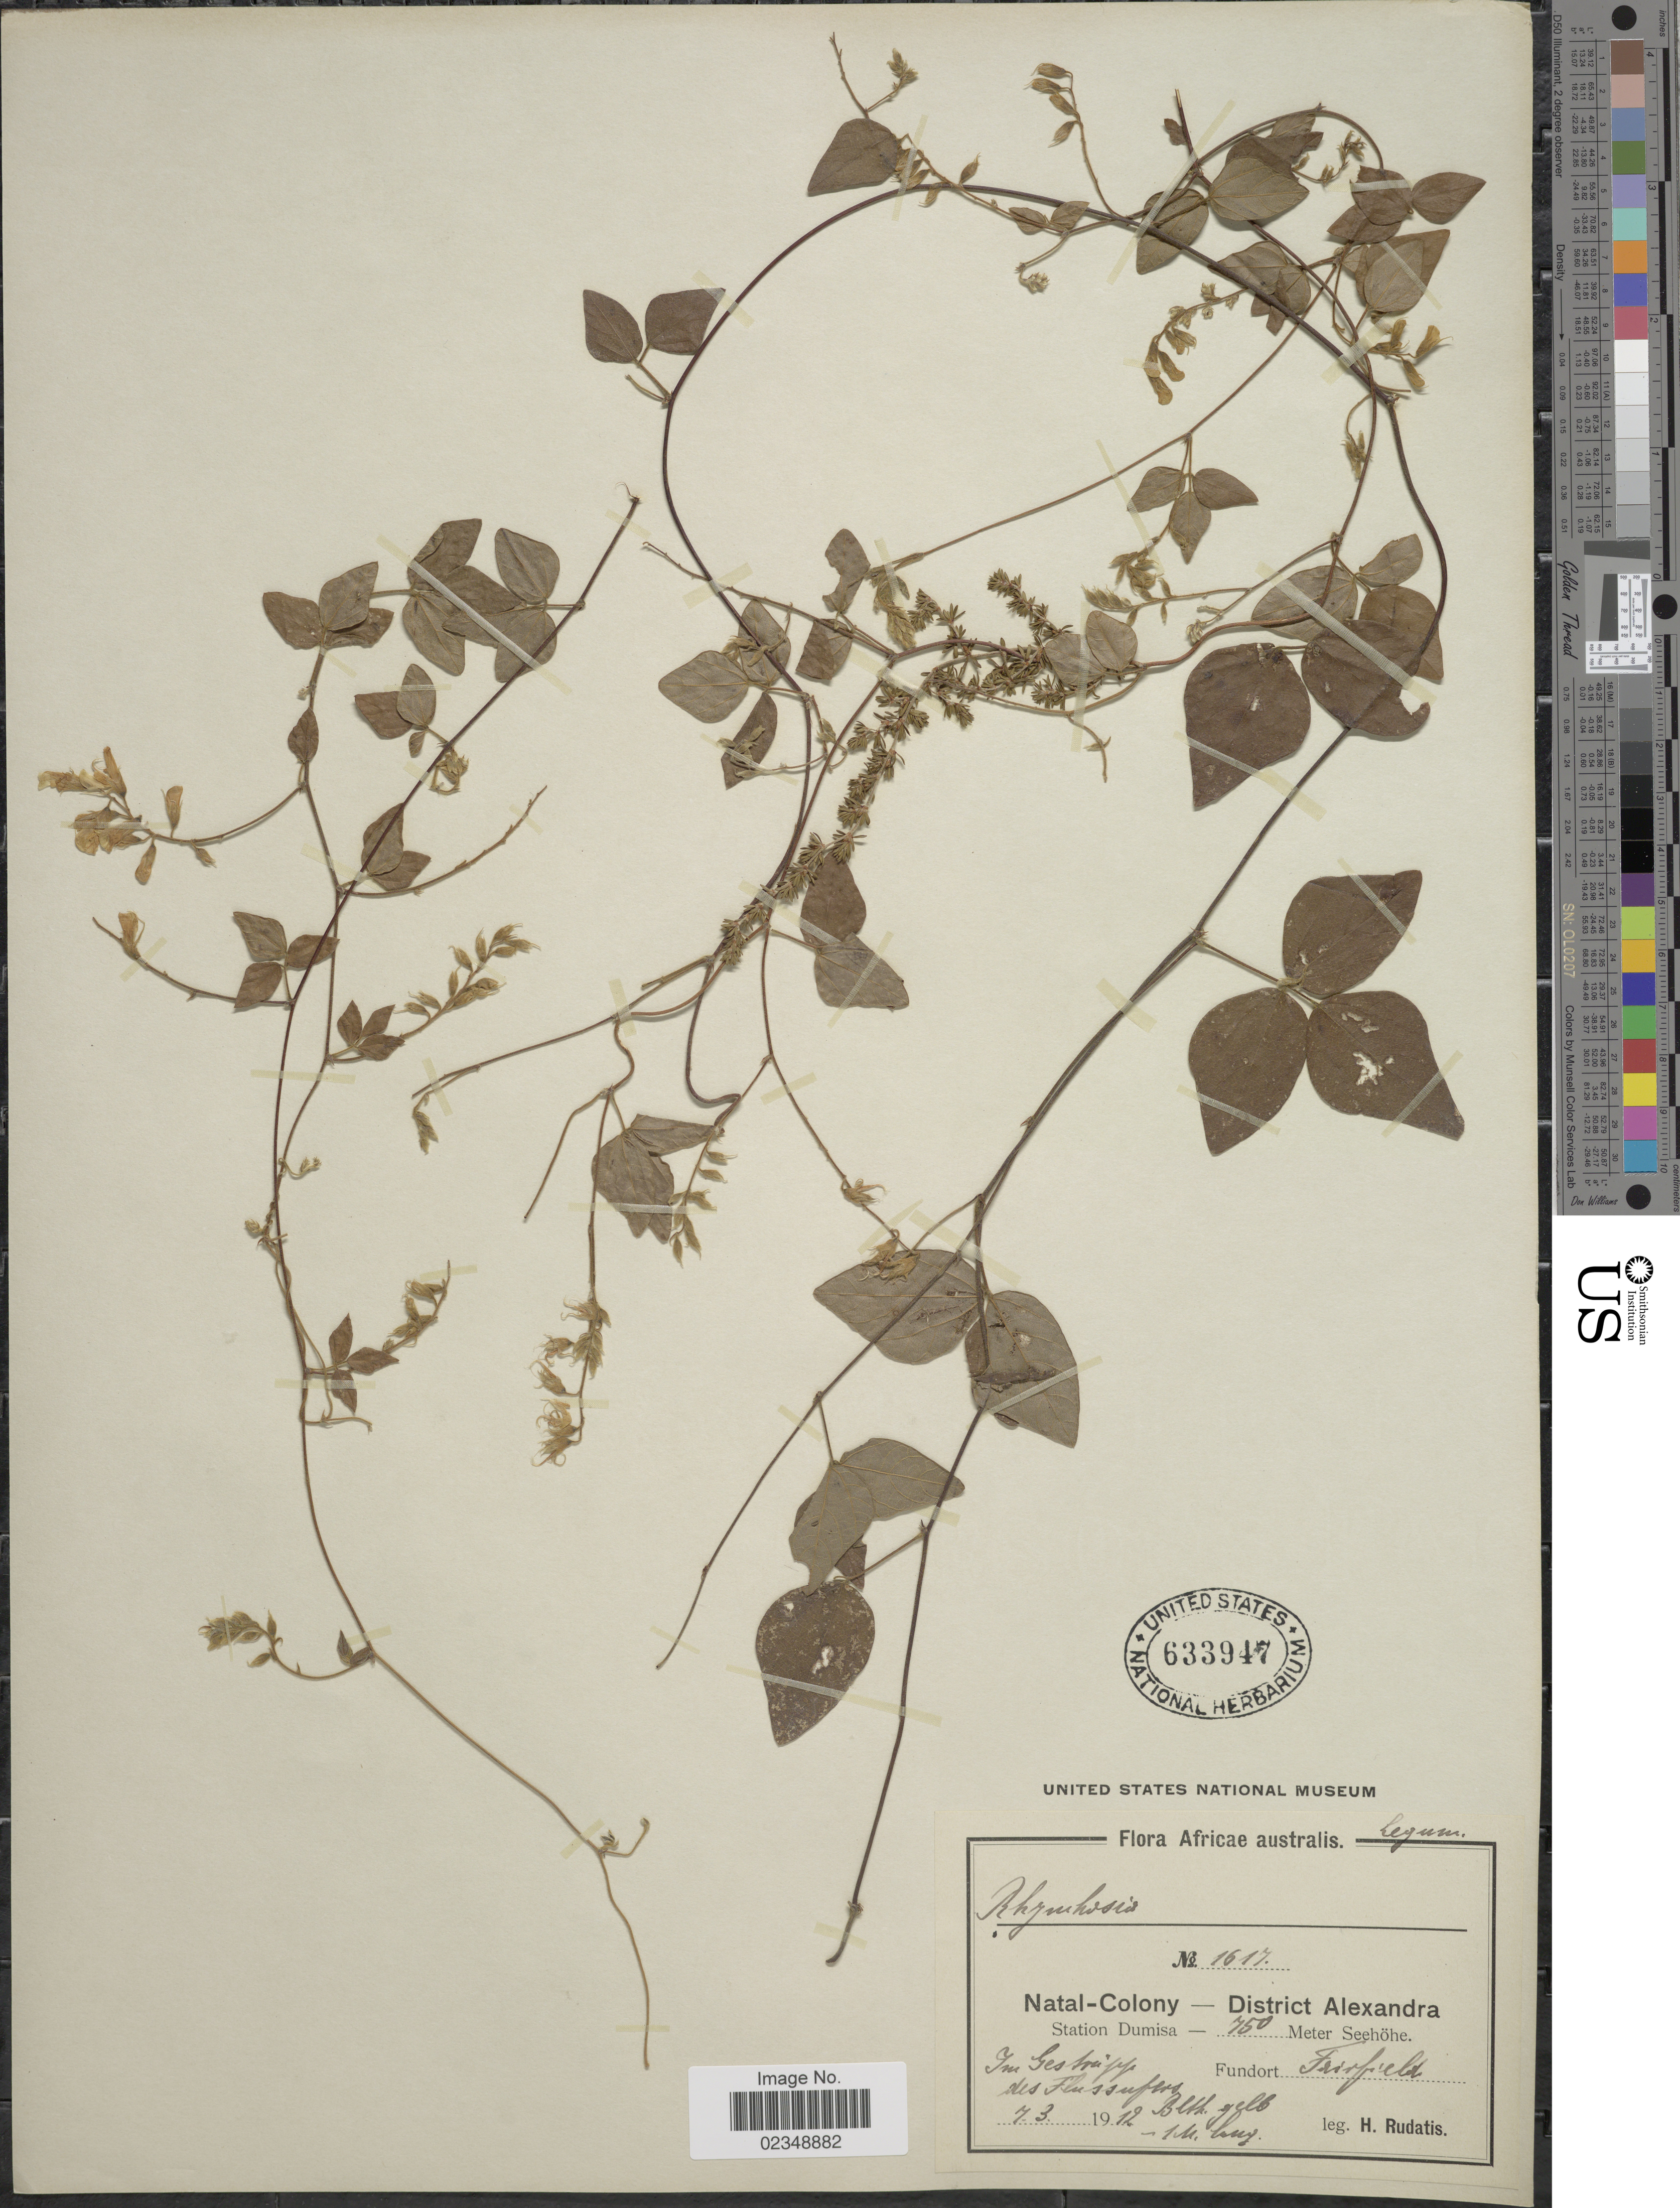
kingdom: Plantae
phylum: Tracheophyta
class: Magnoliopsida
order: Fabales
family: Fabaceae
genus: Rhynchosia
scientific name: Rhynchosia gibba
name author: E. Mey.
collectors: H. Rudatis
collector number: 1617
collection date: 1912-03-07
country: South Africa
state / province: KwaZulu-Natal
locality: Africae australis. Natal-Colony - District Alexandra. Station Dumisa. Fundort Fairfield. im ges hüpp des flussufers.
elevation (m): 750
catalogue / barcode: US 633947